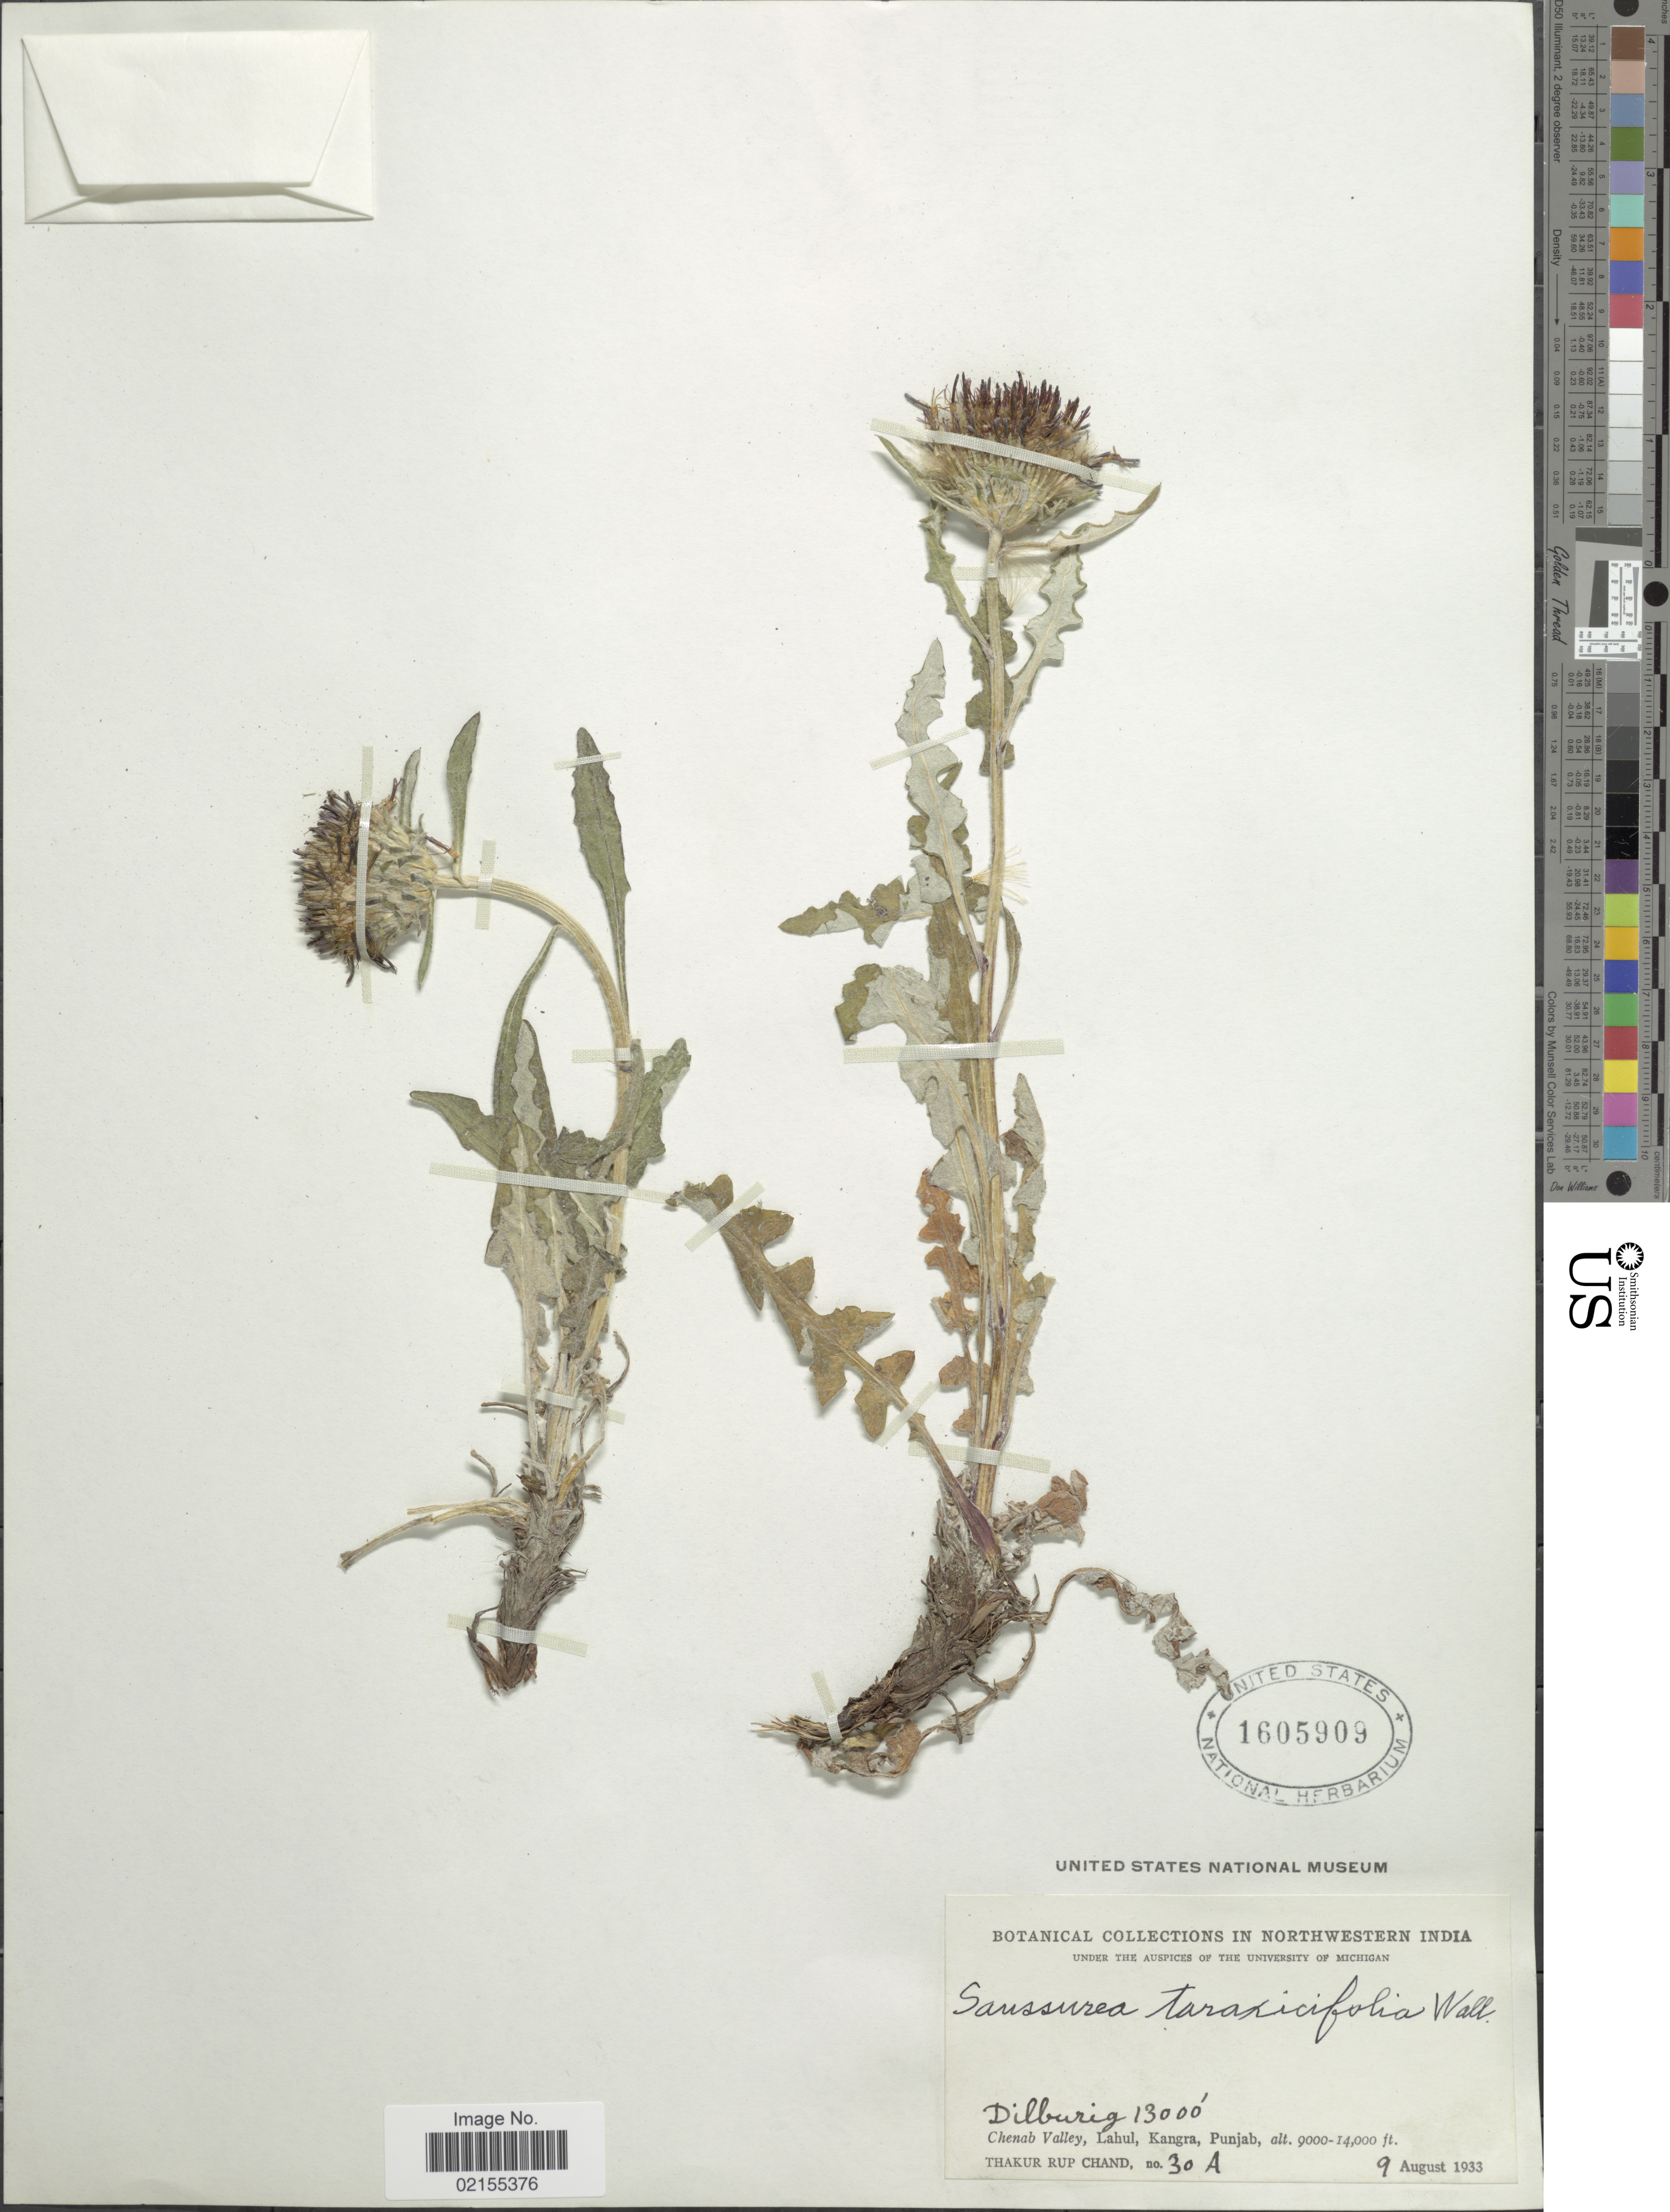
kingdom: Plantae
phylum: Tracheophyta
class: Magnoliopsida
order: Asterales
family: Asteraceae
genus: Saussurea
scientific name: Saussurea taraxacifolia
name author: Wall. ex DC.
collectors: T. R. Chand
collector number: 30A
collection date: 1933-08-09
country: India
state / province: Himachal Pradesh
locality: Northwestern India, Dilburig, Chenab Valley, Lahul, Kangra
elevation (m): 3962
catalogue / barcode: US 1605909